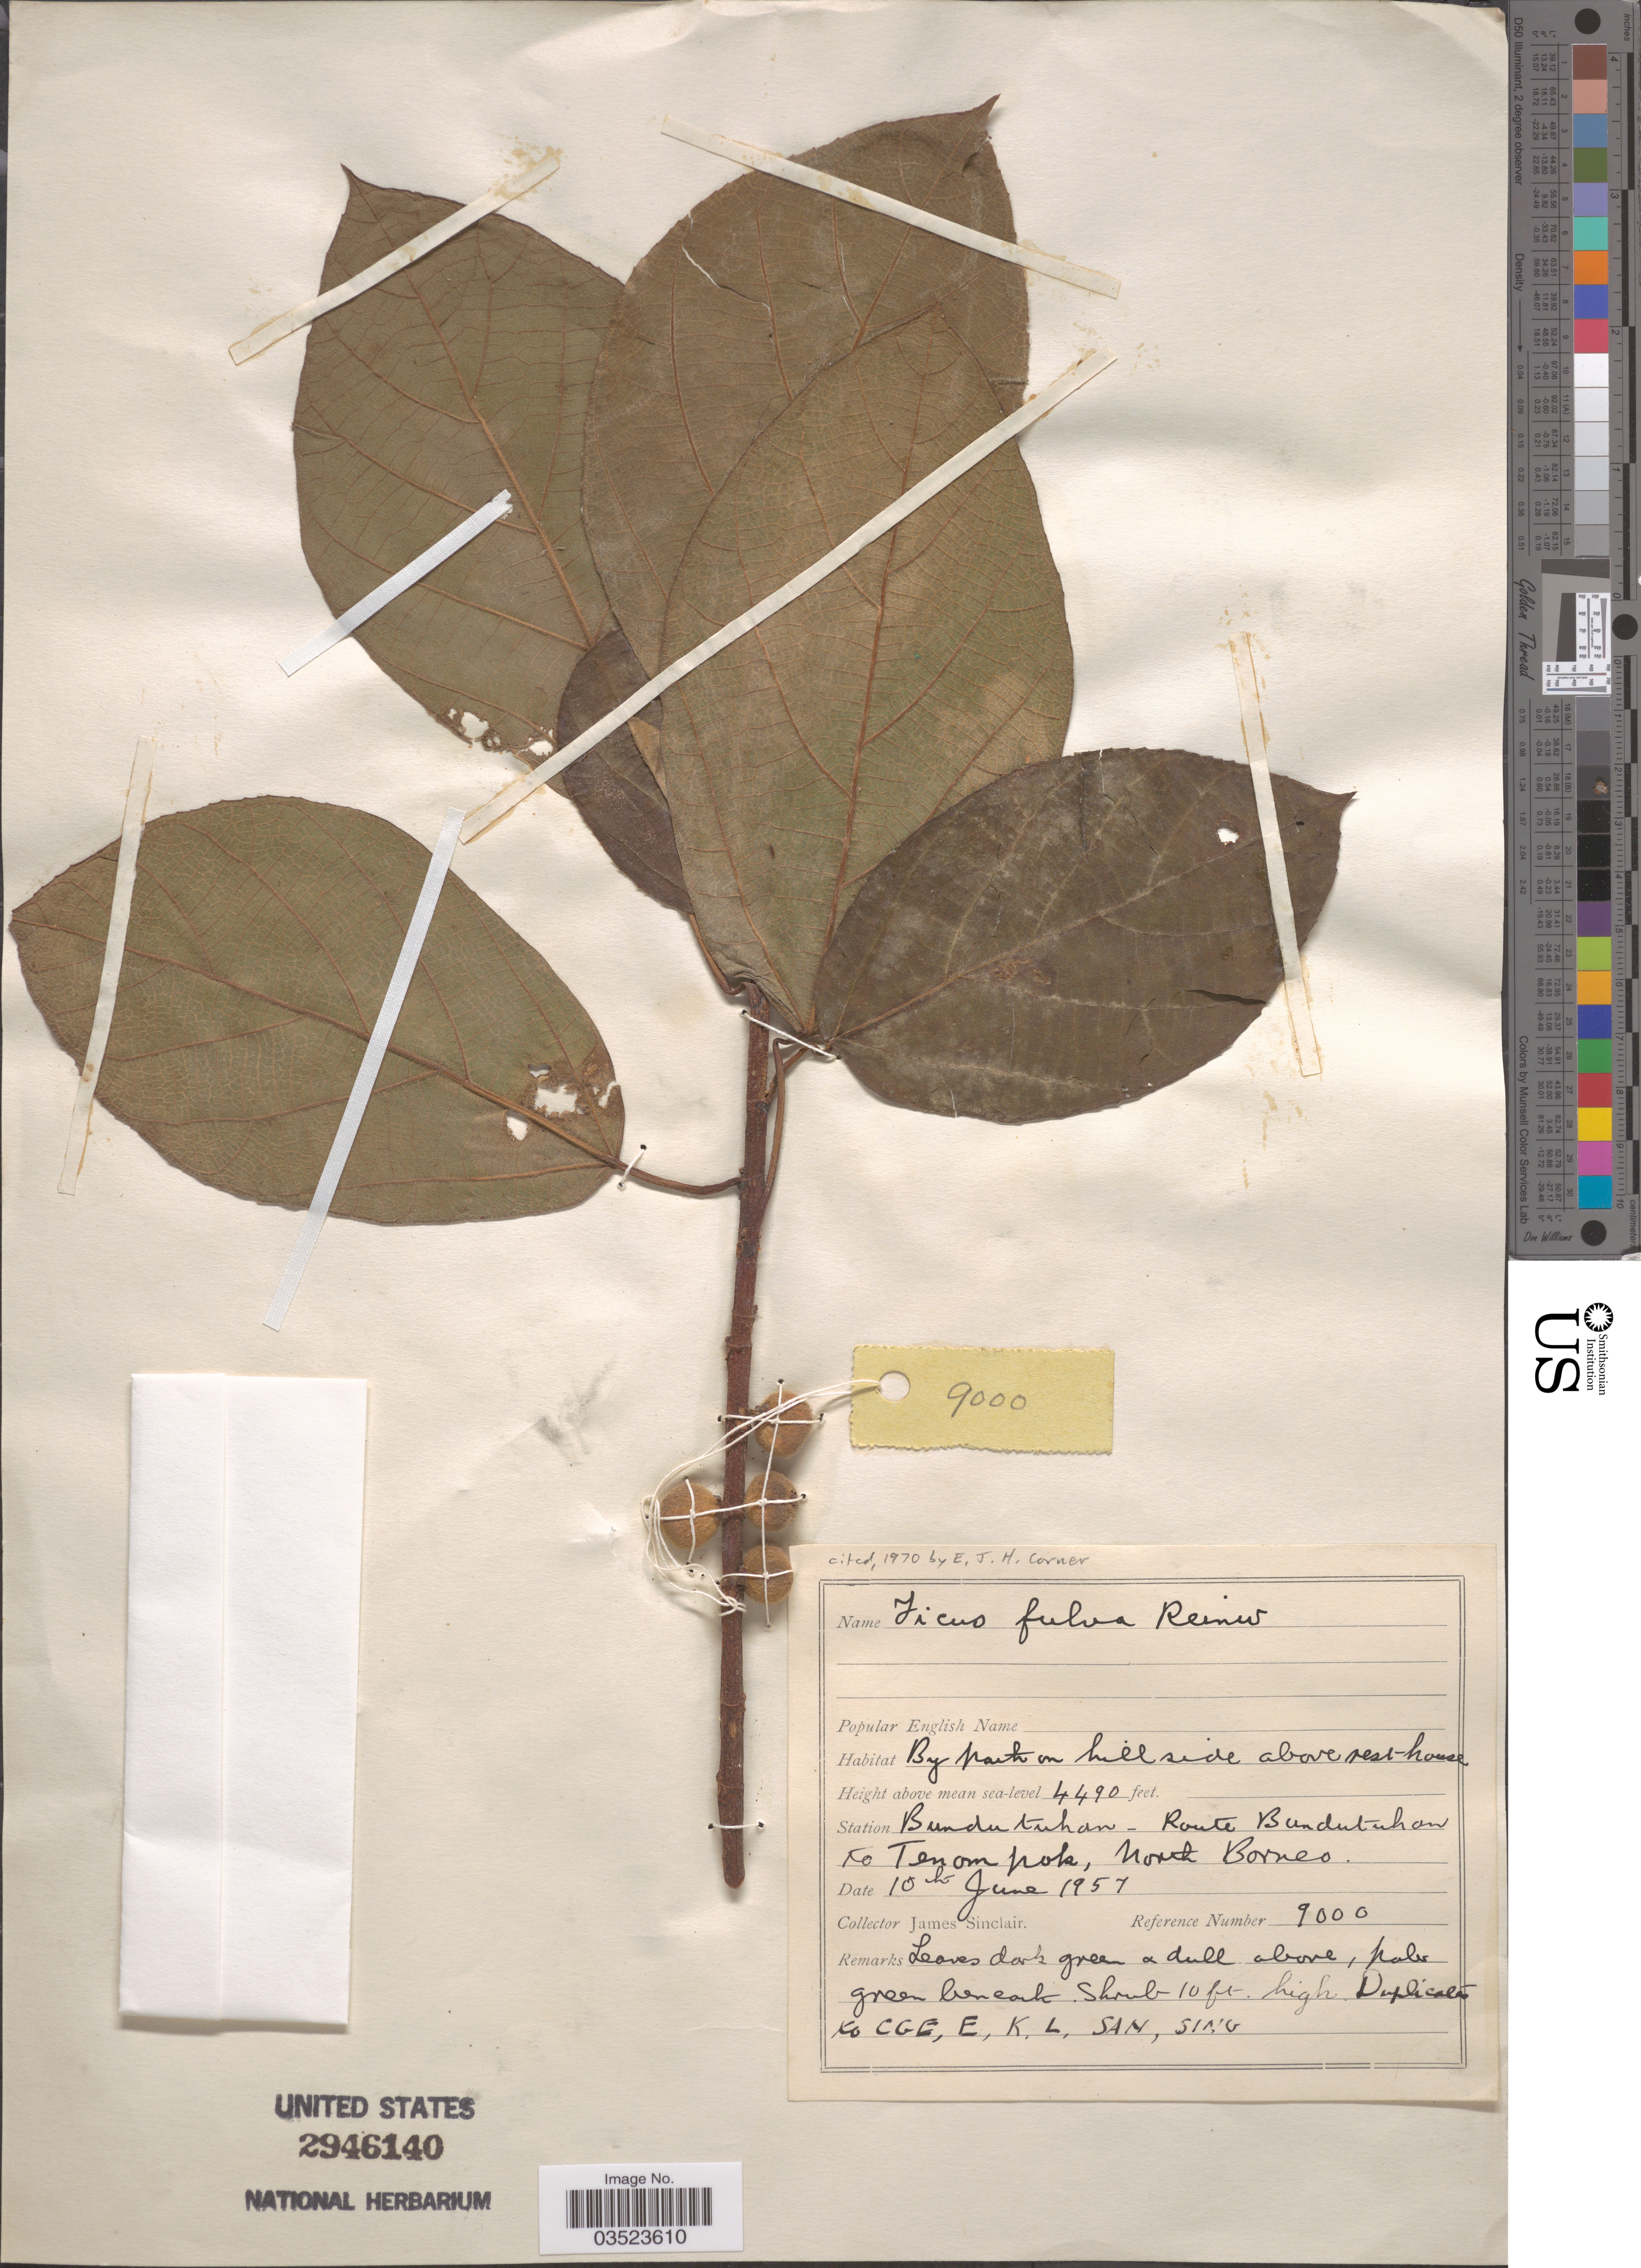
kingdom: Plantae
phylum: Tracheophyta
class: Magnoliopsida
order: Rosales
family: Moraceae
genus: Ficus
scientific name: Ficus fulva Elmer, nom illeg.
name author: Elmer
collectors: J. Sinclair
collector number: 9000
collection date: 1957-06-10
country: Malaysia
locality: Station Bundutuhan - Route Bundutuhan to Tenompok, North Borneo.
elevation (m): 1369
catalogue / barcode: US 2946140